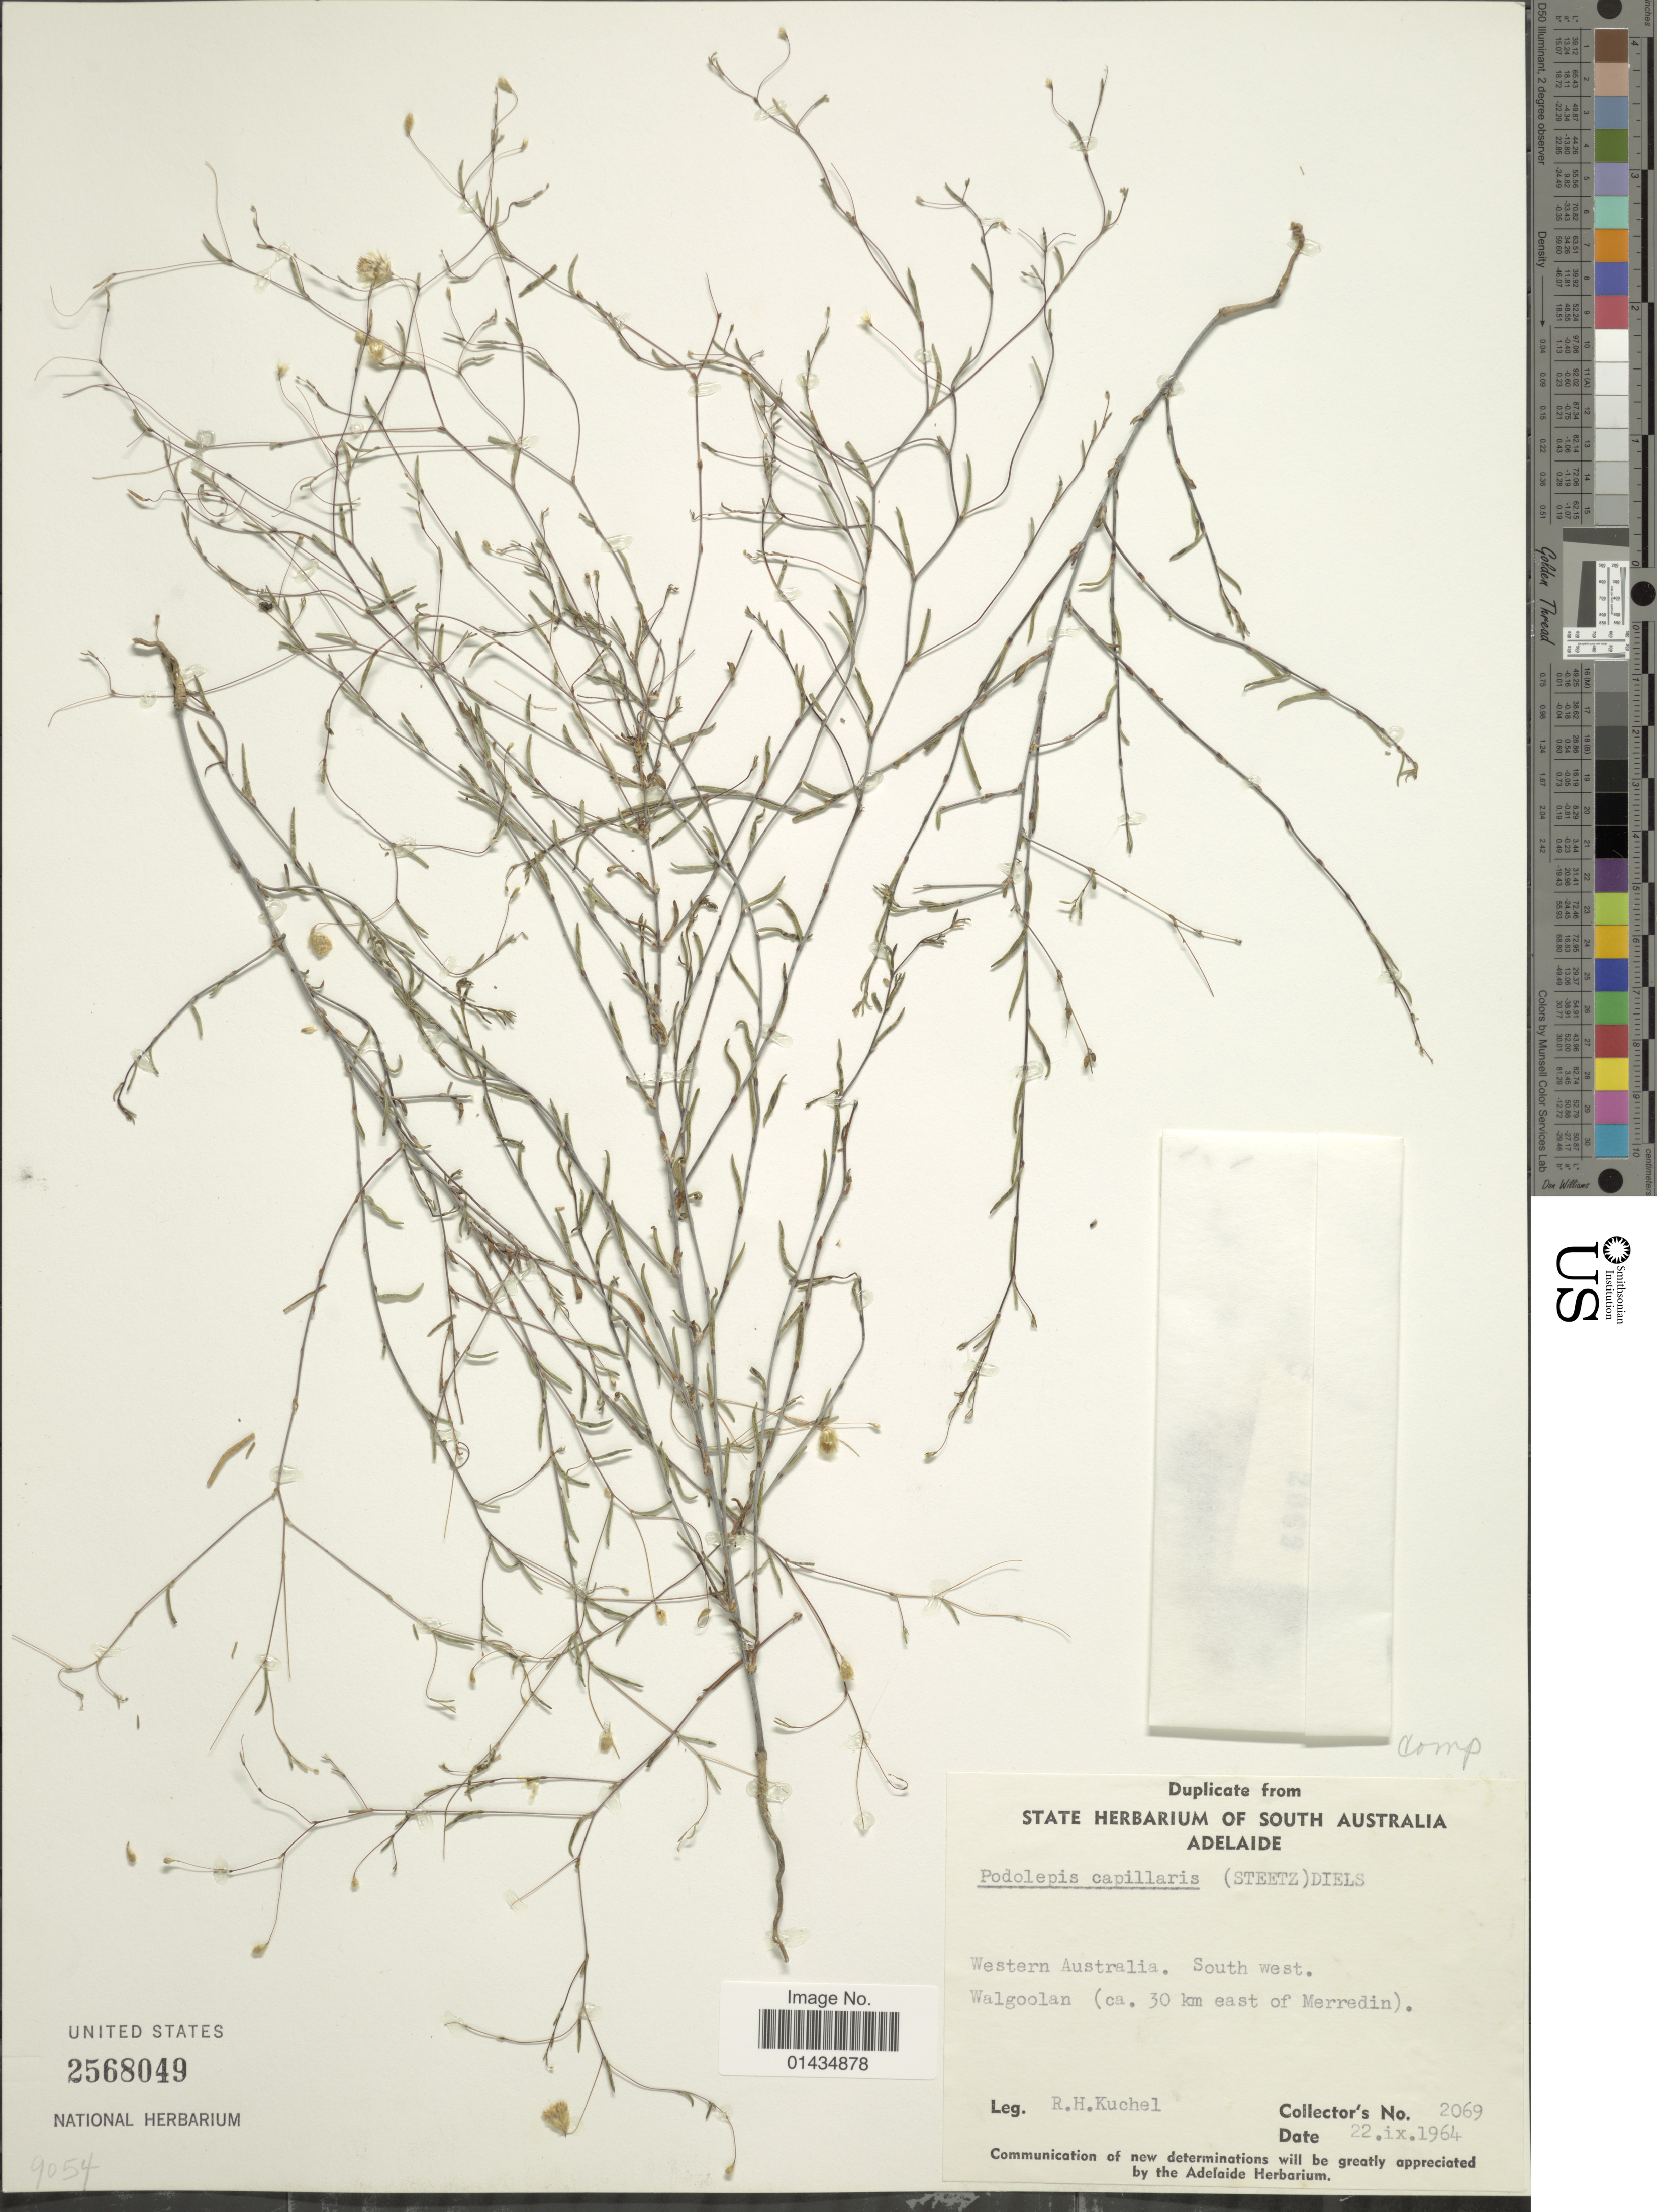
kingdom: Plantae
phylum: Tracheophyta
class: Magnoliopsida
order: Asterales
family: Asteraceae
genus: Podolepis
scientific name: Podolepis capillaris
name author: (Steetz) Diels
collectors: R. Kuchel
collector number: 2069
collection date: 1964-09-22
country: Australia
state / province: Western Australia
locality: South west, walgoolan (ca. 30 km east of Merredin)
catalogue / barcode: US 2568049